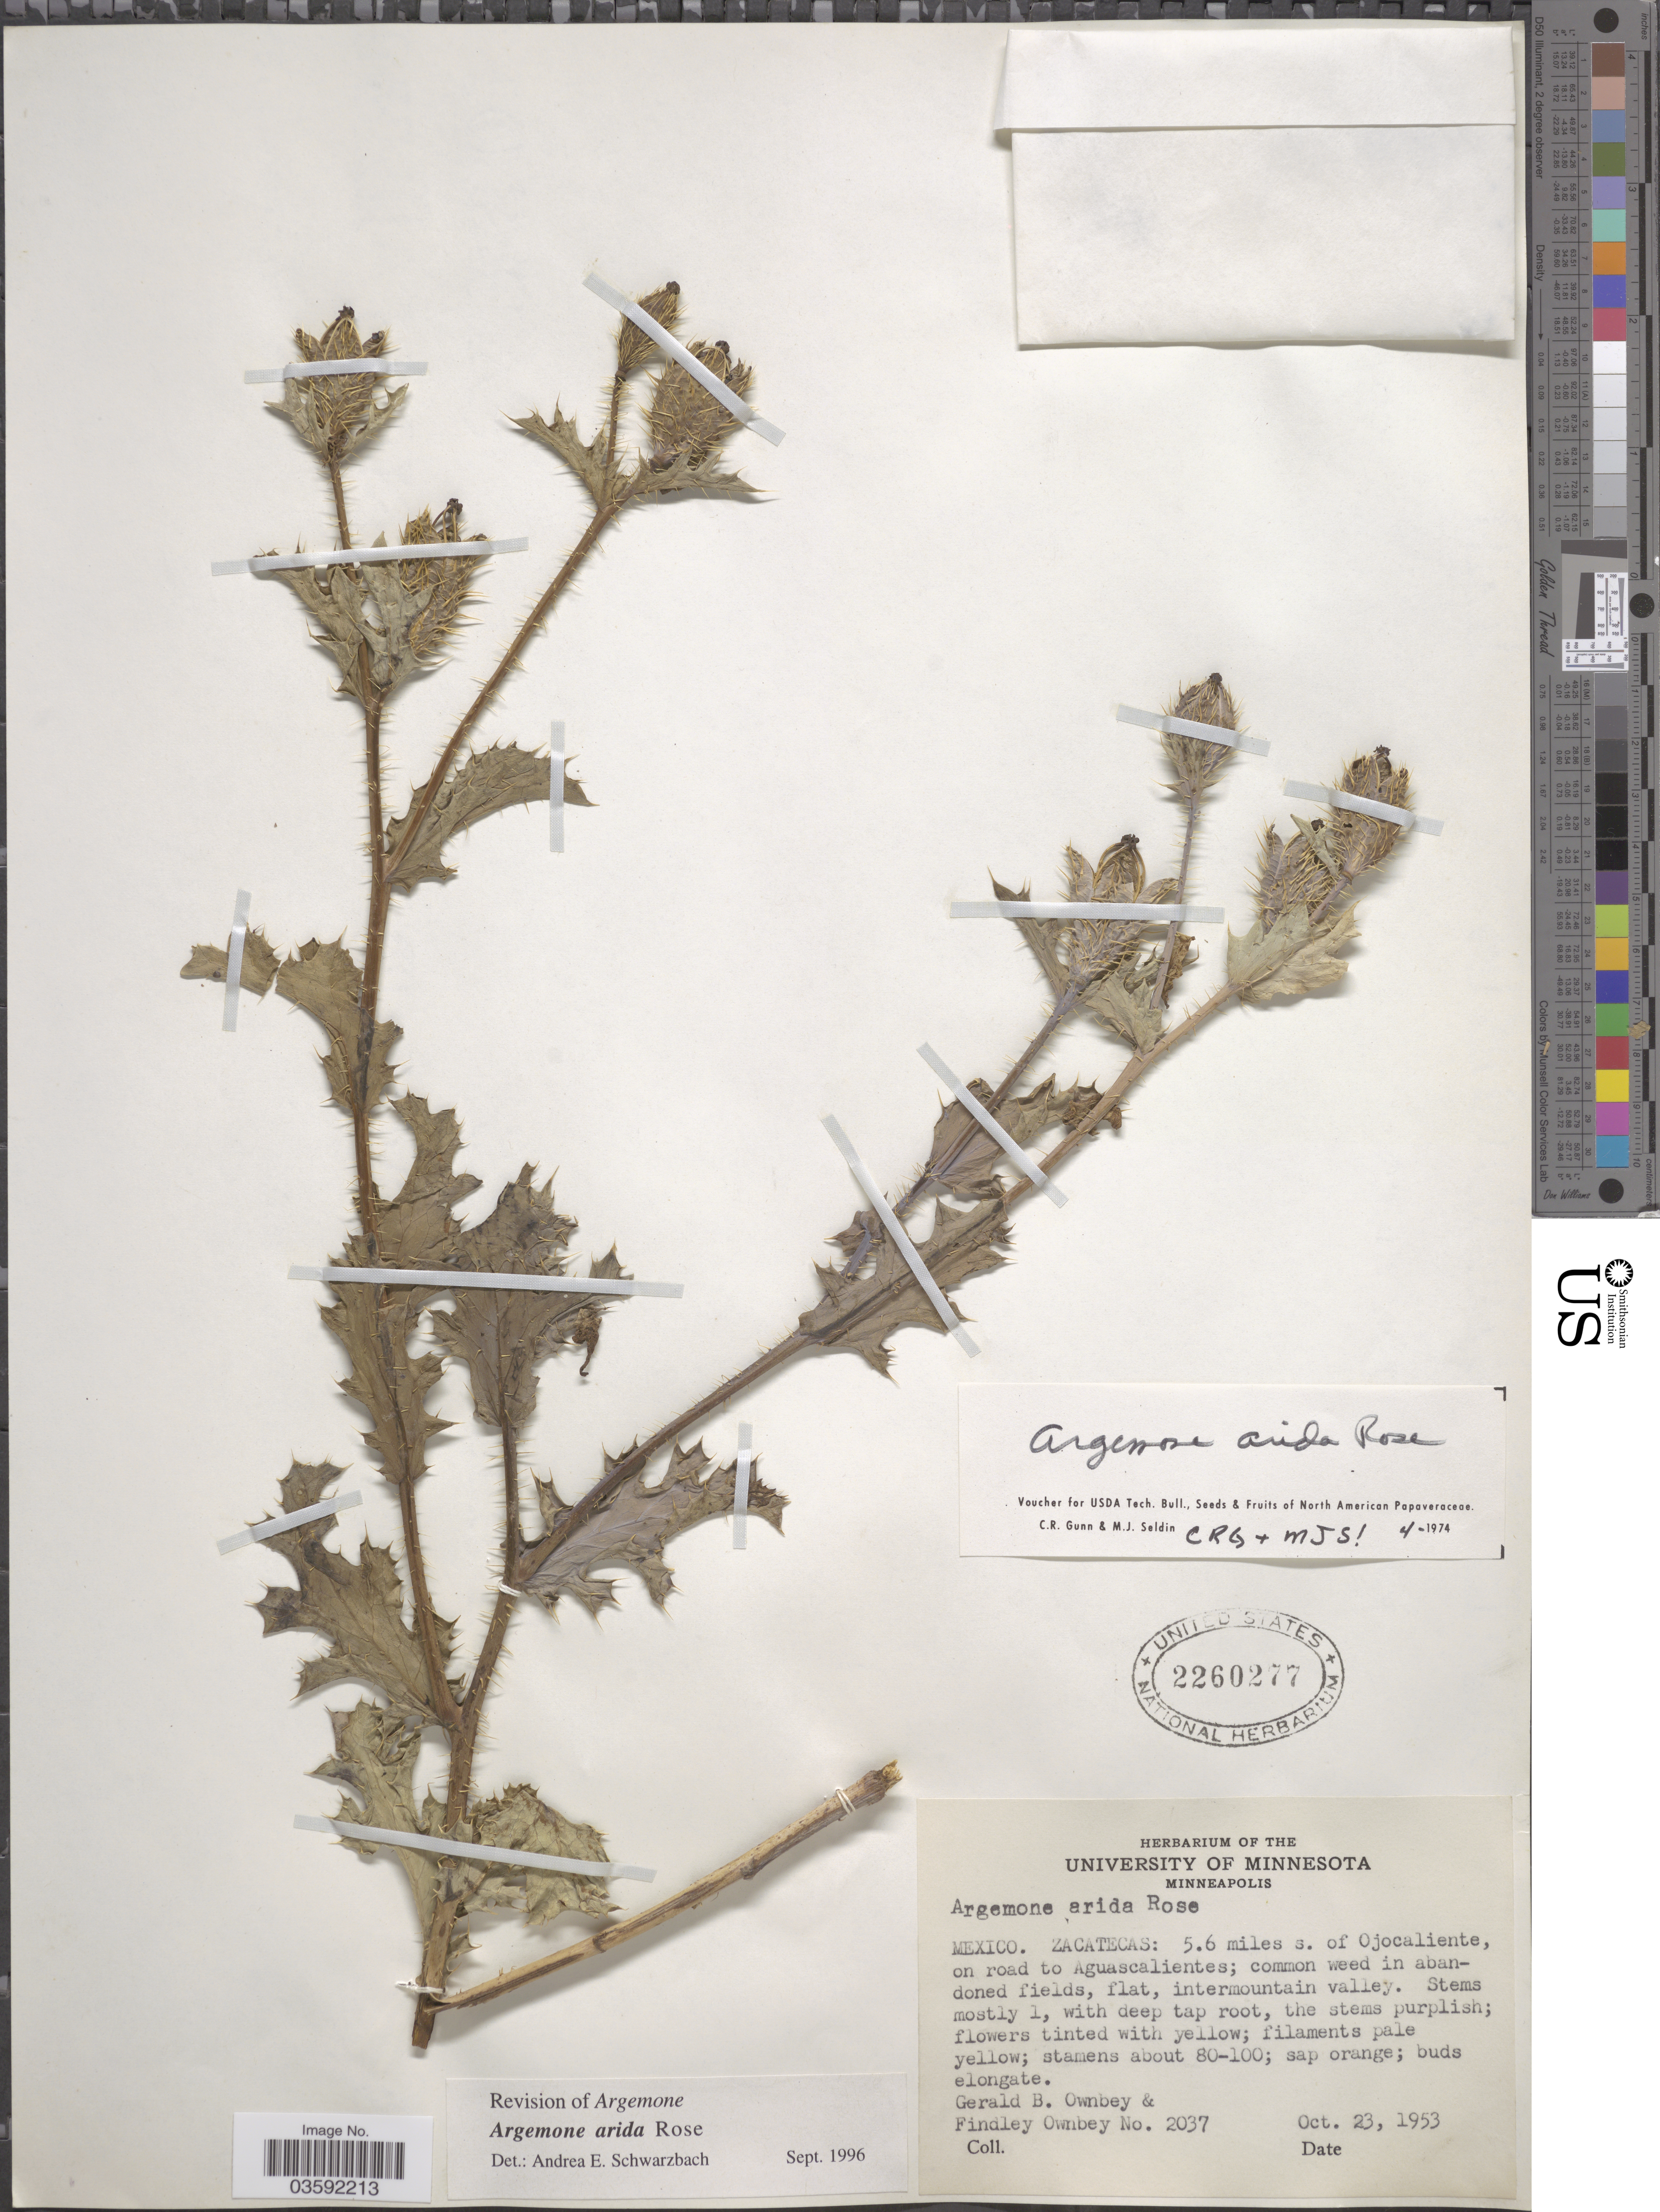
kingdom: Plantae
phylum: Tracheophyta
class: Magnoliopsida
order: Ranunculales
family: Papaveraceae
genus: Argemone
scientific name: Argemone arida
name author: Rose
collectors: G. B. Ownbey & F. Ownbey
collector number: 2037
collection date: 1953-10-23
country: Mexico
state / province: Zacatecas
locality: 5.6 miles s. of Ojocaliente, on road to Aguascalientes.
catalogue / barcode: US 2260277